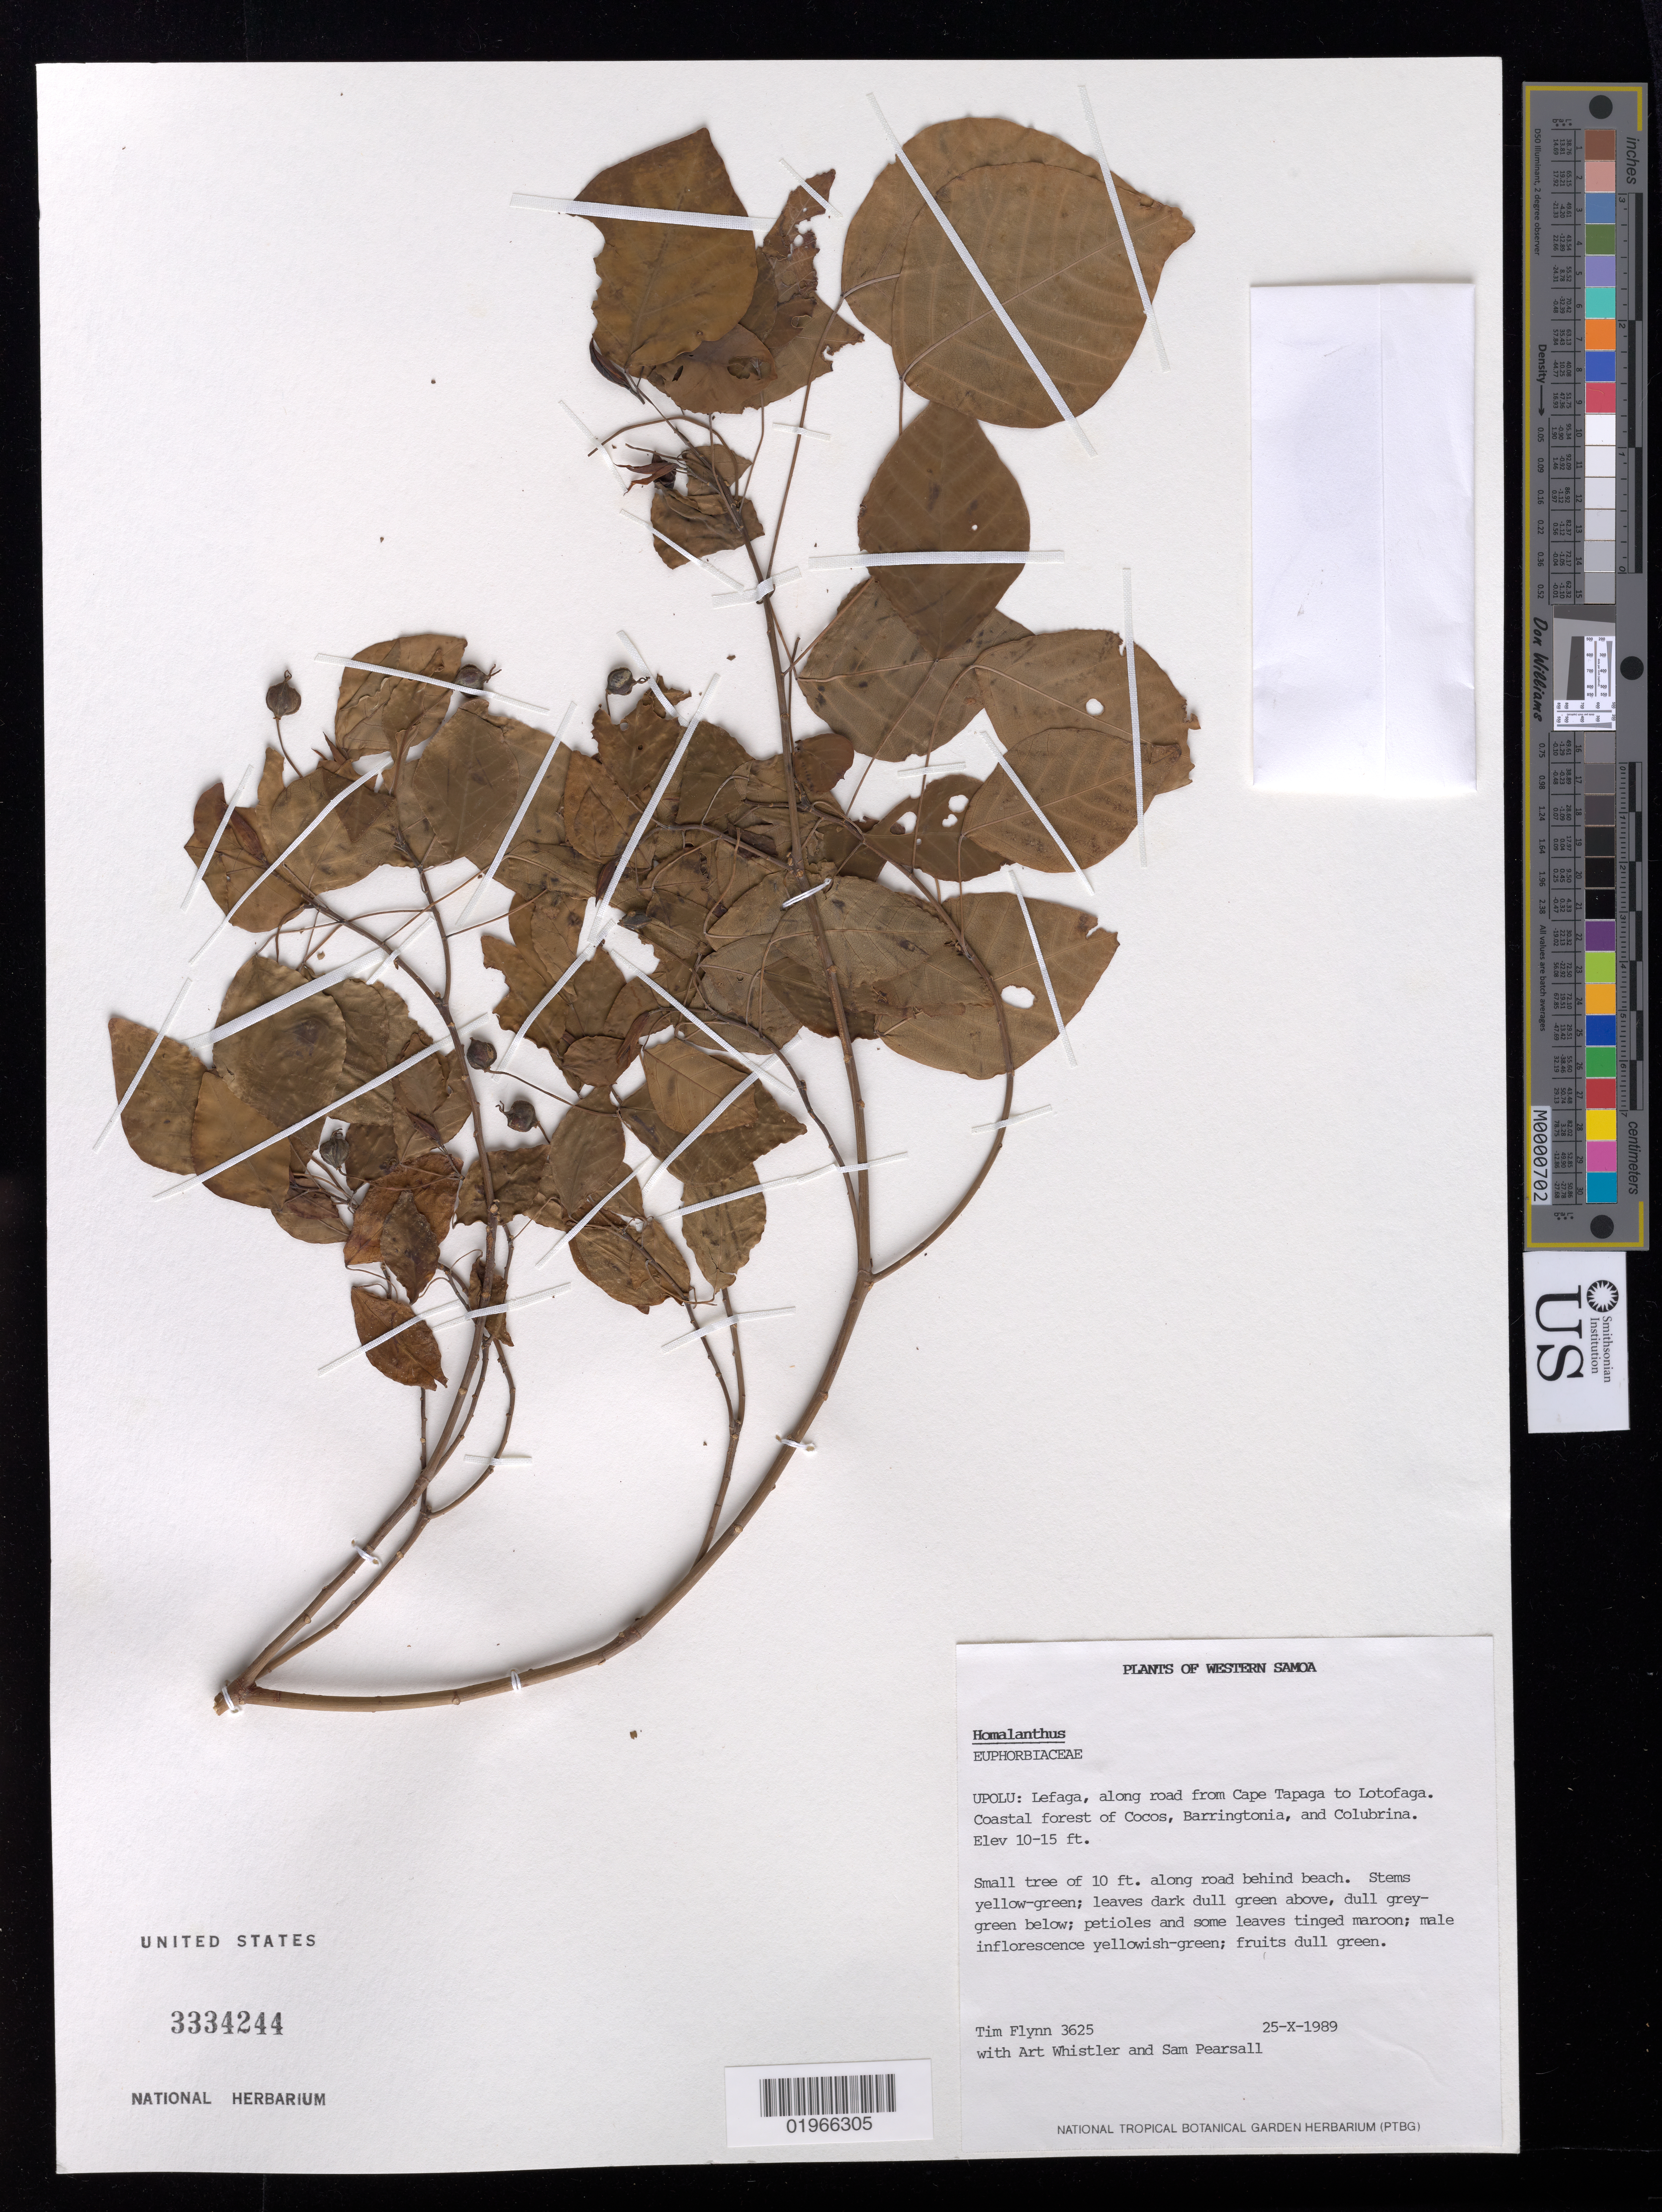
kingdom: Plantae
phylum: Tracheophyta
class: Magnoliopsida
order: Malpighiales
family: Euphorbiaceae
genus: Homalanthus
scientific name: Homalanthus sp.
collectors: T. W. Flynn, A. Whistler & S. Pearsall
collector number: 3625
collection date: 1989-10-25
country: Samoa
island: Upolu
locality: Lefaga, along road from Cape Tapage to Lotofaga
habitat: Coastal forest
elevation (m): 3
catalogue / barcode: US 3334244